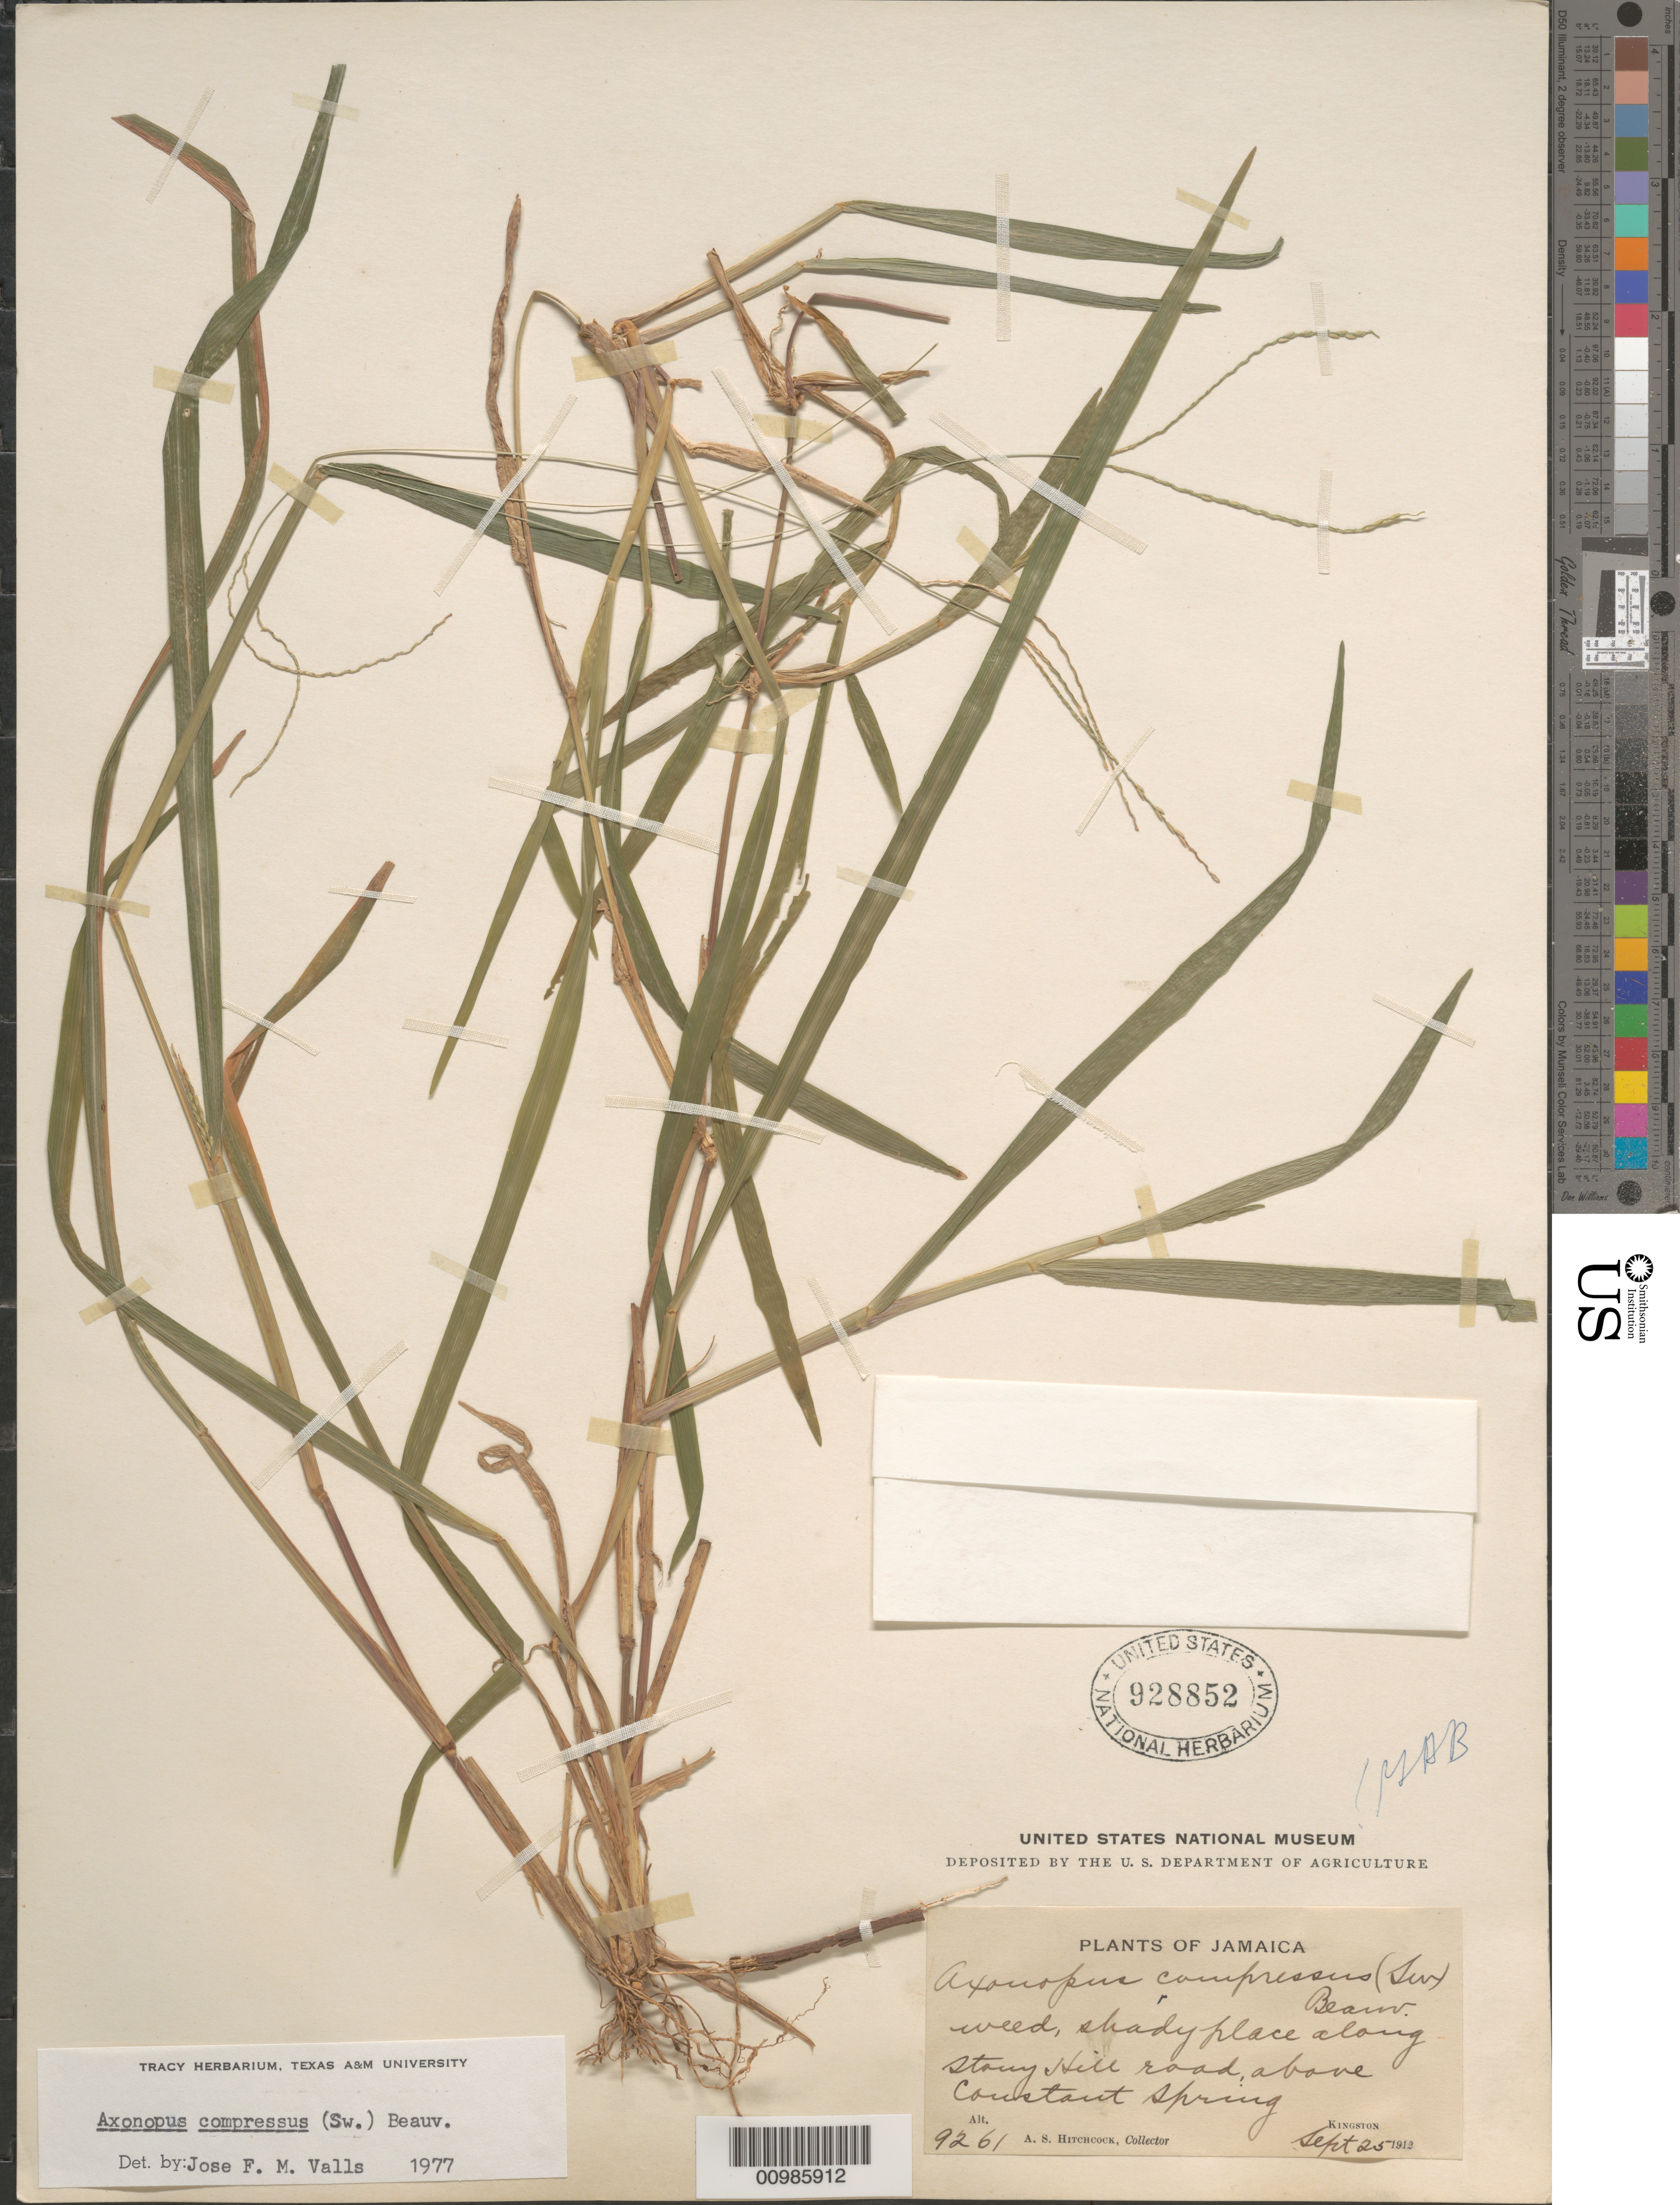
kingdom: Plantae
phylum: Tracheophyta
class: Liliopsida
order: Poales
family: Poaceae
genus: Axonopus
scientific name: Axonopus compressus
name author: (Sw.) P. Beauv.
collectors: A. S. Hitchcock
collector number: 9261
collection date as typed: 25 Sep 1912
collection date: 1912-09-25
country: Jamaica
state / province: Kingston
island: Jamaica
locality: above Constant Spring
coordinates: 0 N, 0 E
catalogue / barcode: US 928852